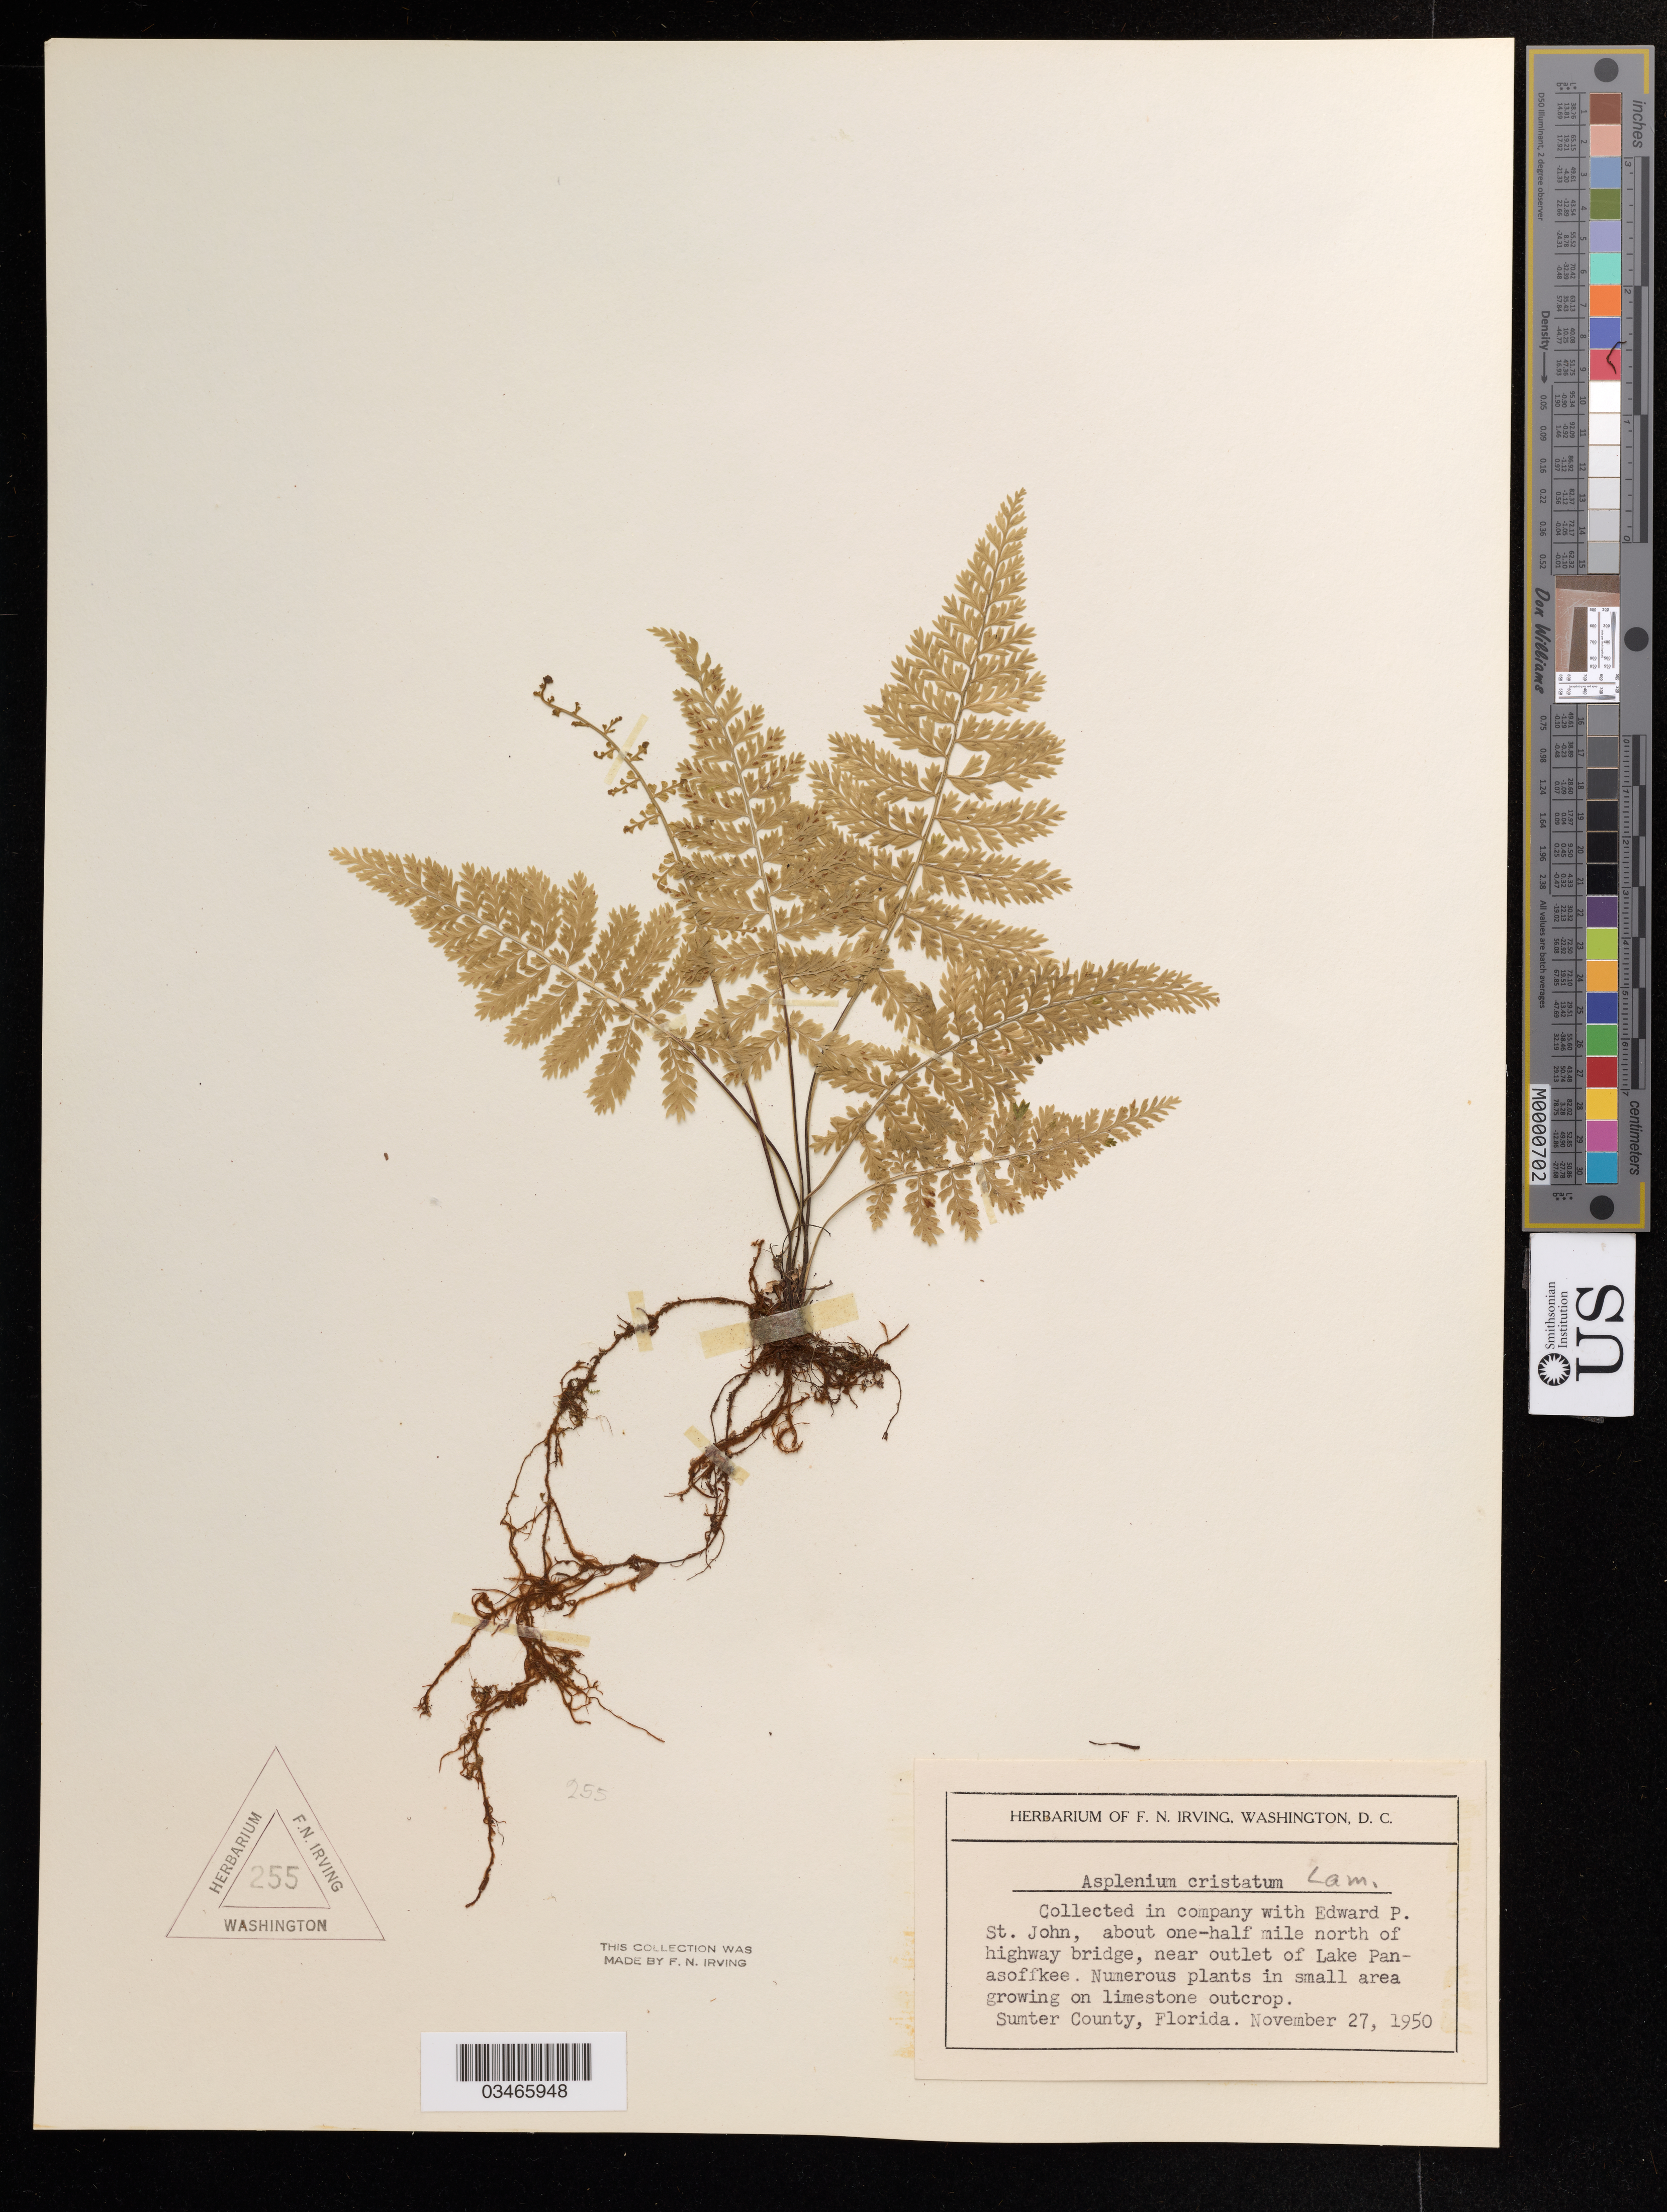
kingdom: Plantae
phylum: Tracheophyta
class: Polypodiopsida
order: Polypodiales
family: Aspleniaceae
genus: Asplenium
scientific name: Asplenium cristatum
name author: Lam.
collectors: F. Irving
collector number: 255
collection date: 1950-11-27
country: United States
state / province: Florida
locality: About one-half mile north of highway bridge, near outlet Lake Panasoffkee. Sumter County.